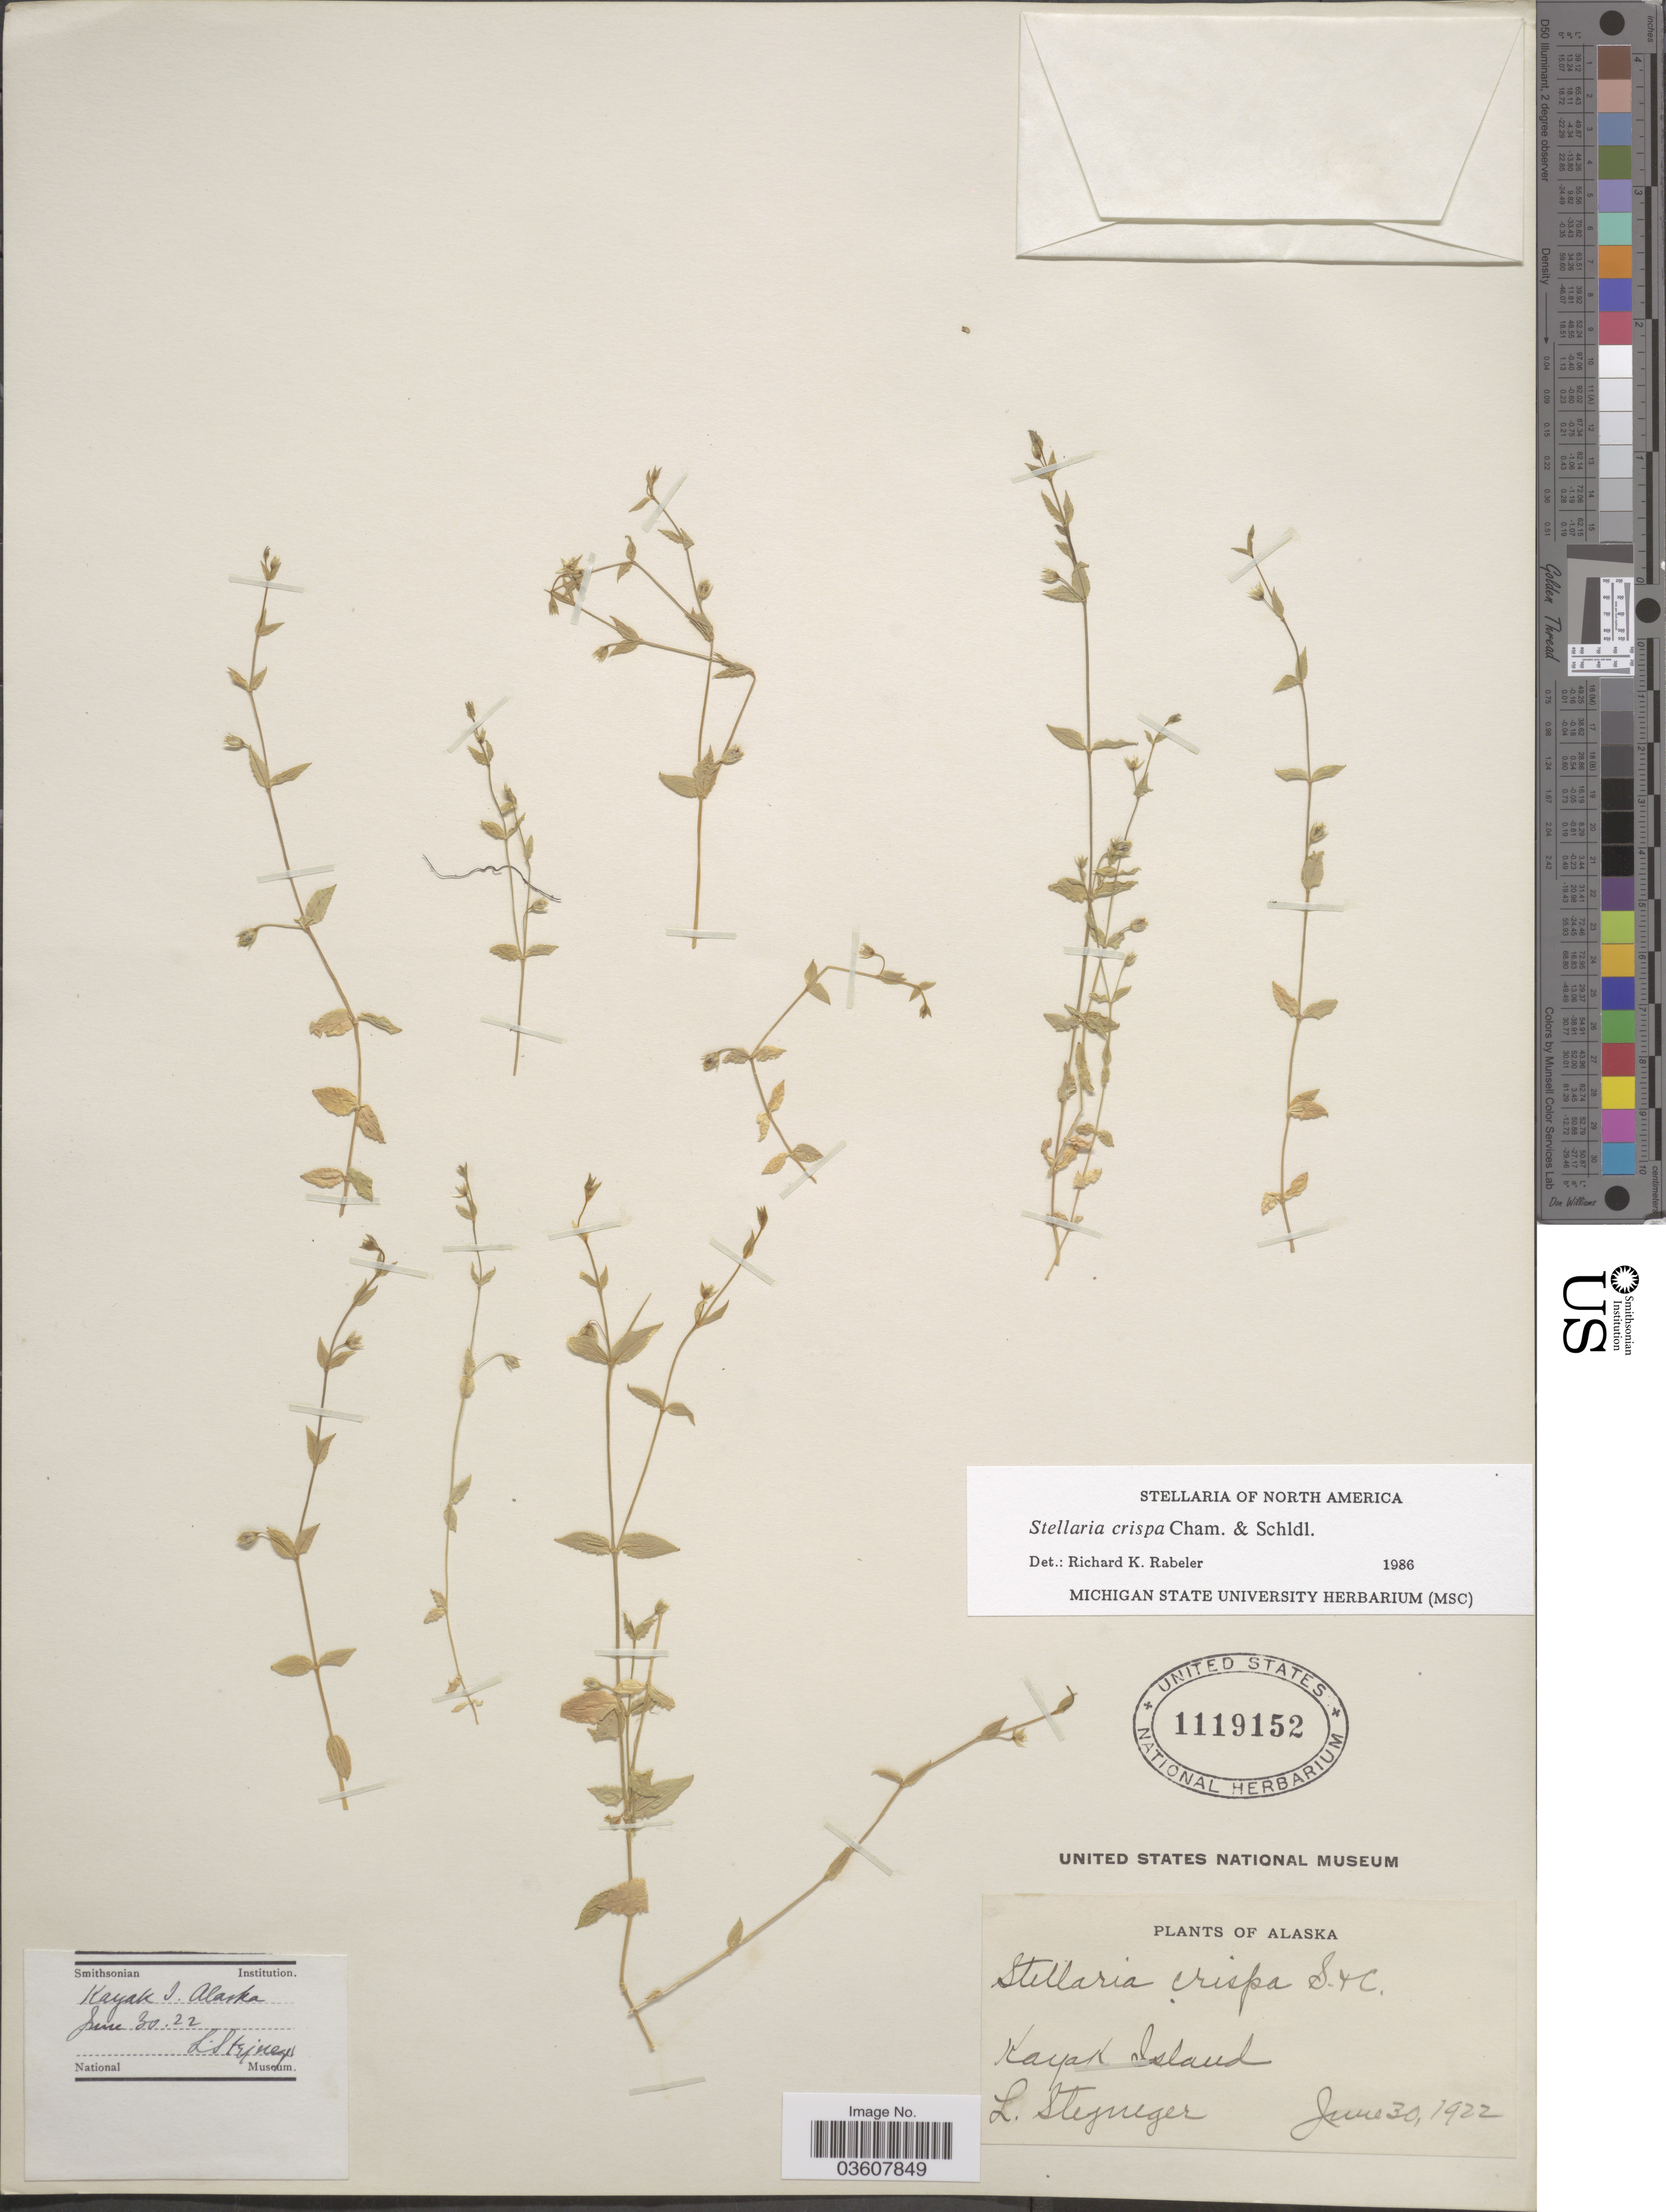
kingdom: Plantae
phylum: Tracheophyta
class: Magnoliopsida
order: Caryophyllales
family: Caryophyllaceae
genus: Stellaria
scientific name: Stellaria crispa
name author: Cham. & Schltdl.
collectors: L. Stejneger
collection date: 1922-06-30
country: United States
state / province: Alaska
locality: Kayak Island.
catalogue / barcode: US 1119152